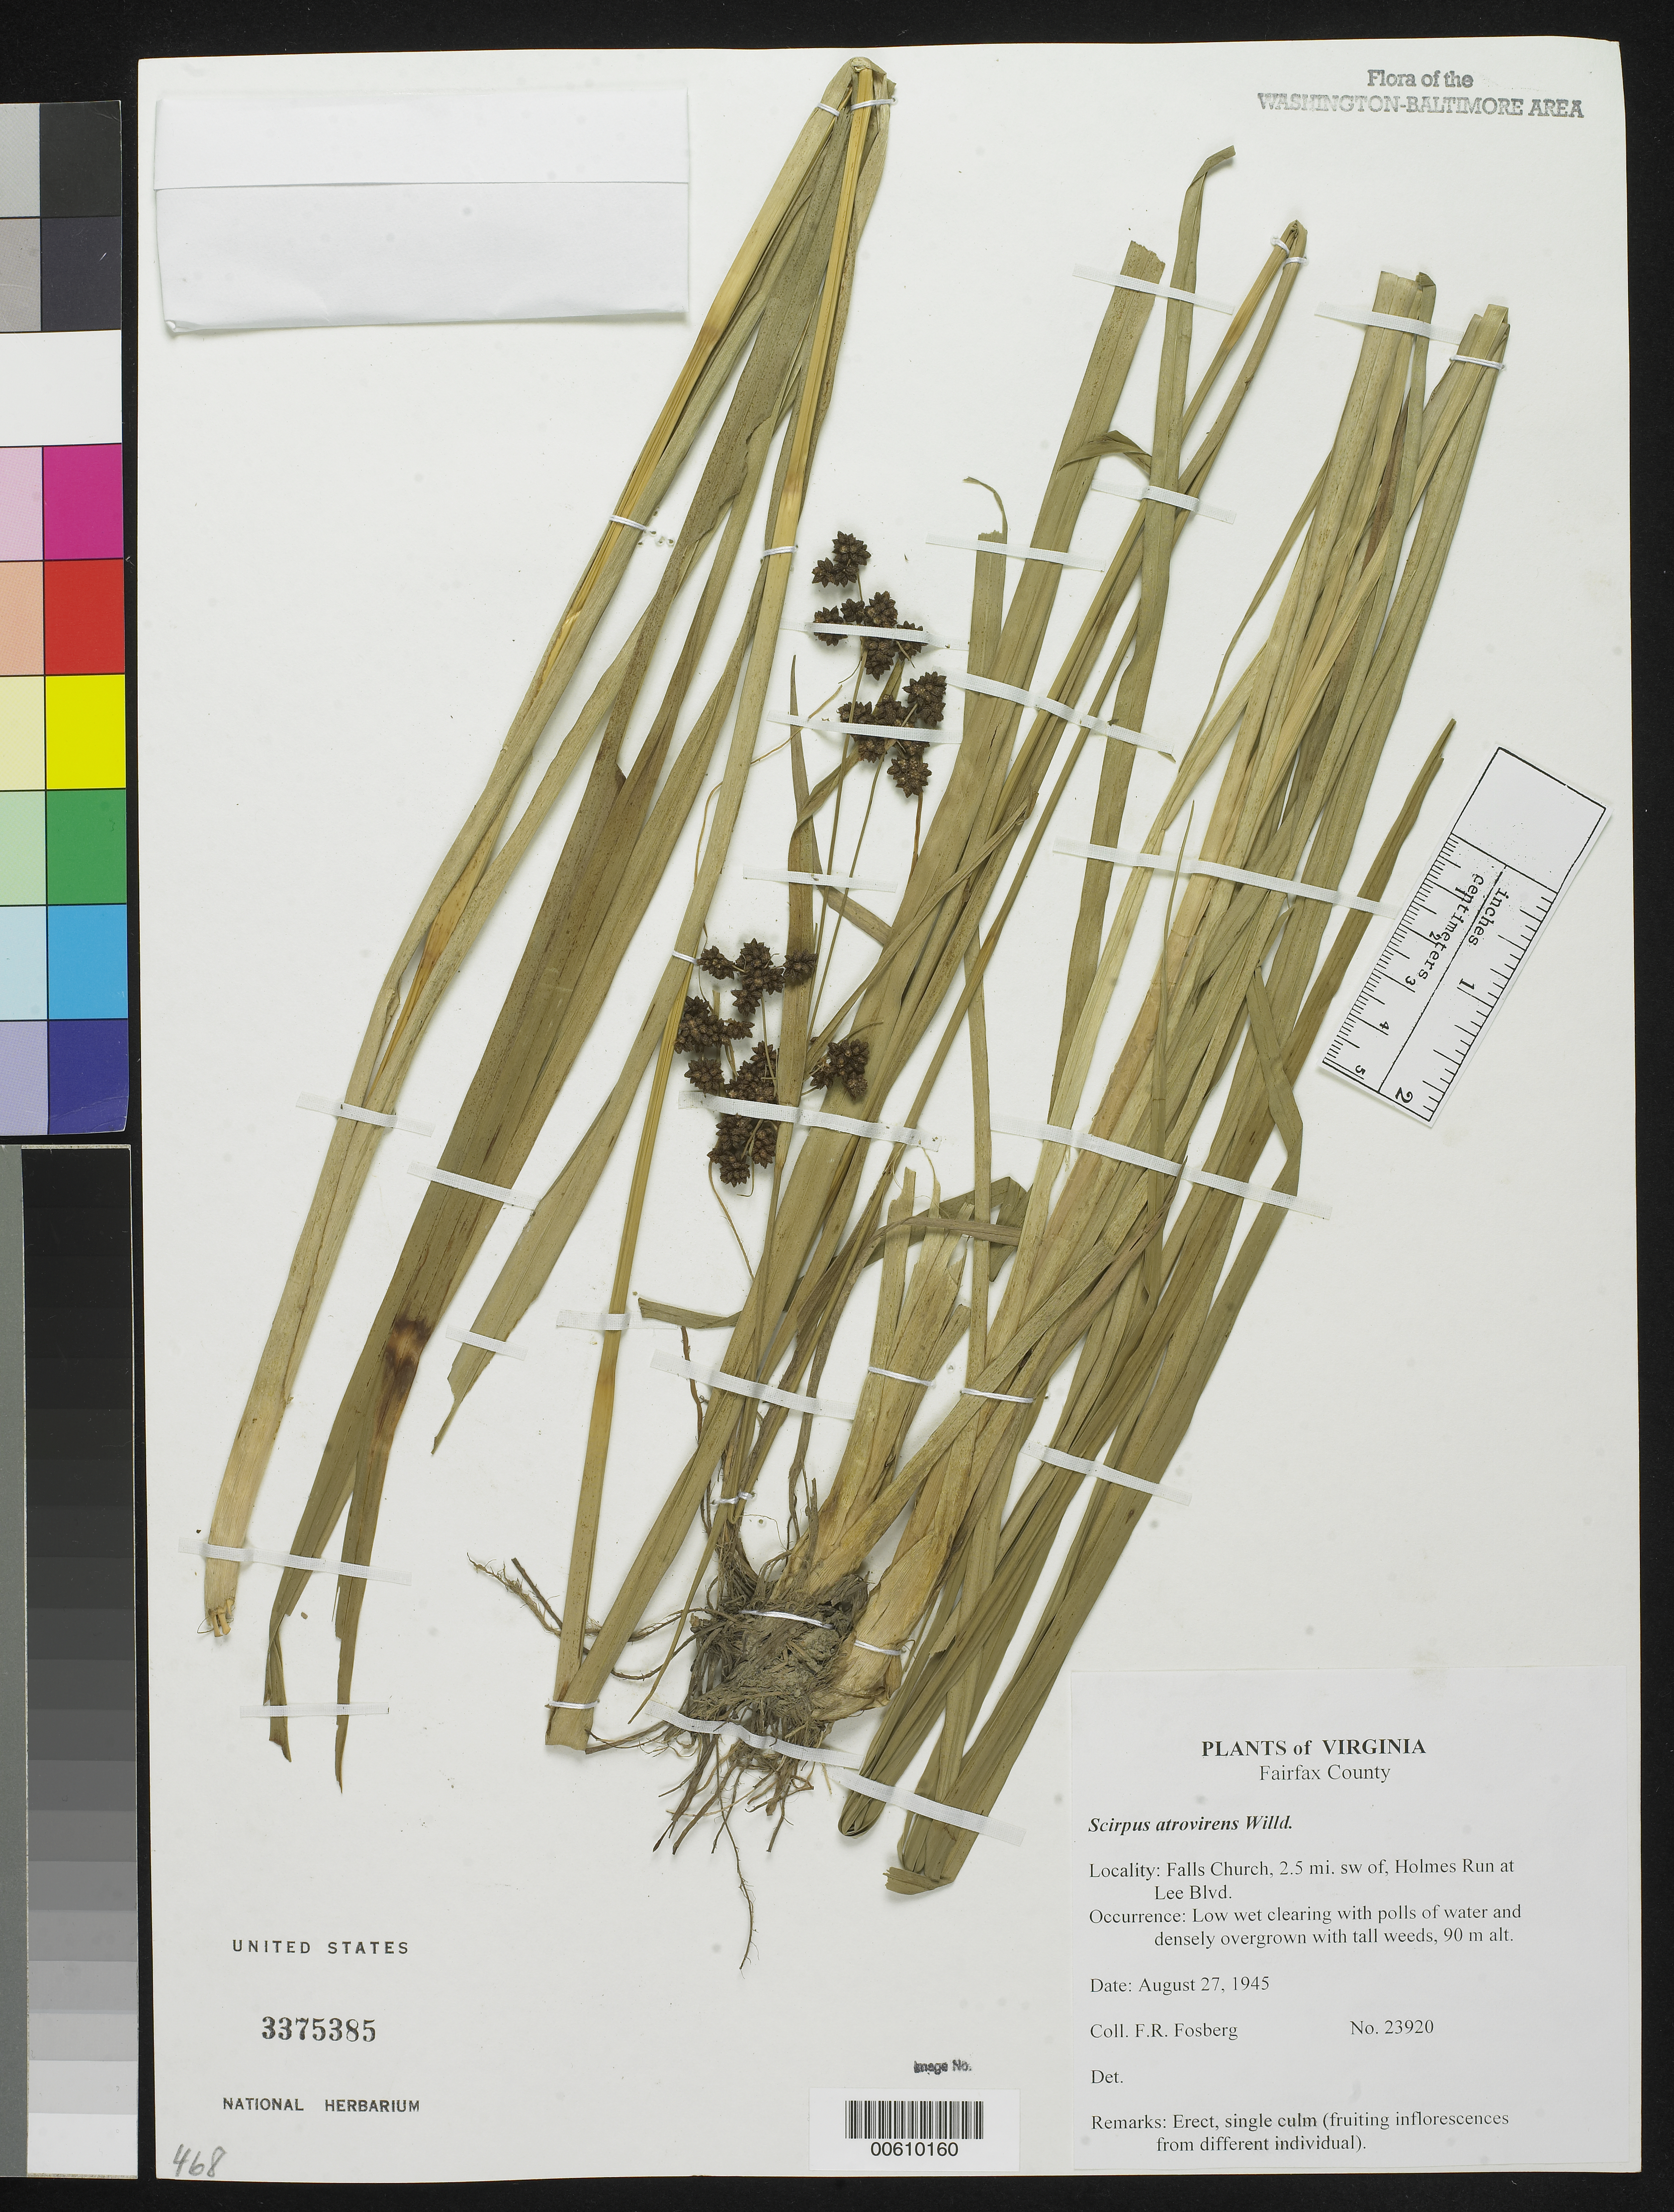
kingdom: Plantae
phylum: Tracheophyta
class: Liliopsida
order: Poales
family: Cyperaceae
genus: Scirpus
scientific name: Scirpus georgianus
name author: R.M. Harper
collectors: F. R. Fosberg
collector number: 23920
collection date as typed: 27 Aug 1945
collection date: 1945-08-27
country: United States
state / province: Virginia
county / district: Fairfax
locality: Falls Church, 2.5 mi. sw of, Holmes Run at Lee Blvd.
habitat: Low wet clearing with pools of water and densely overgrown with tall weeds, 90 m alt.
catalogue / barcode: US 3375385